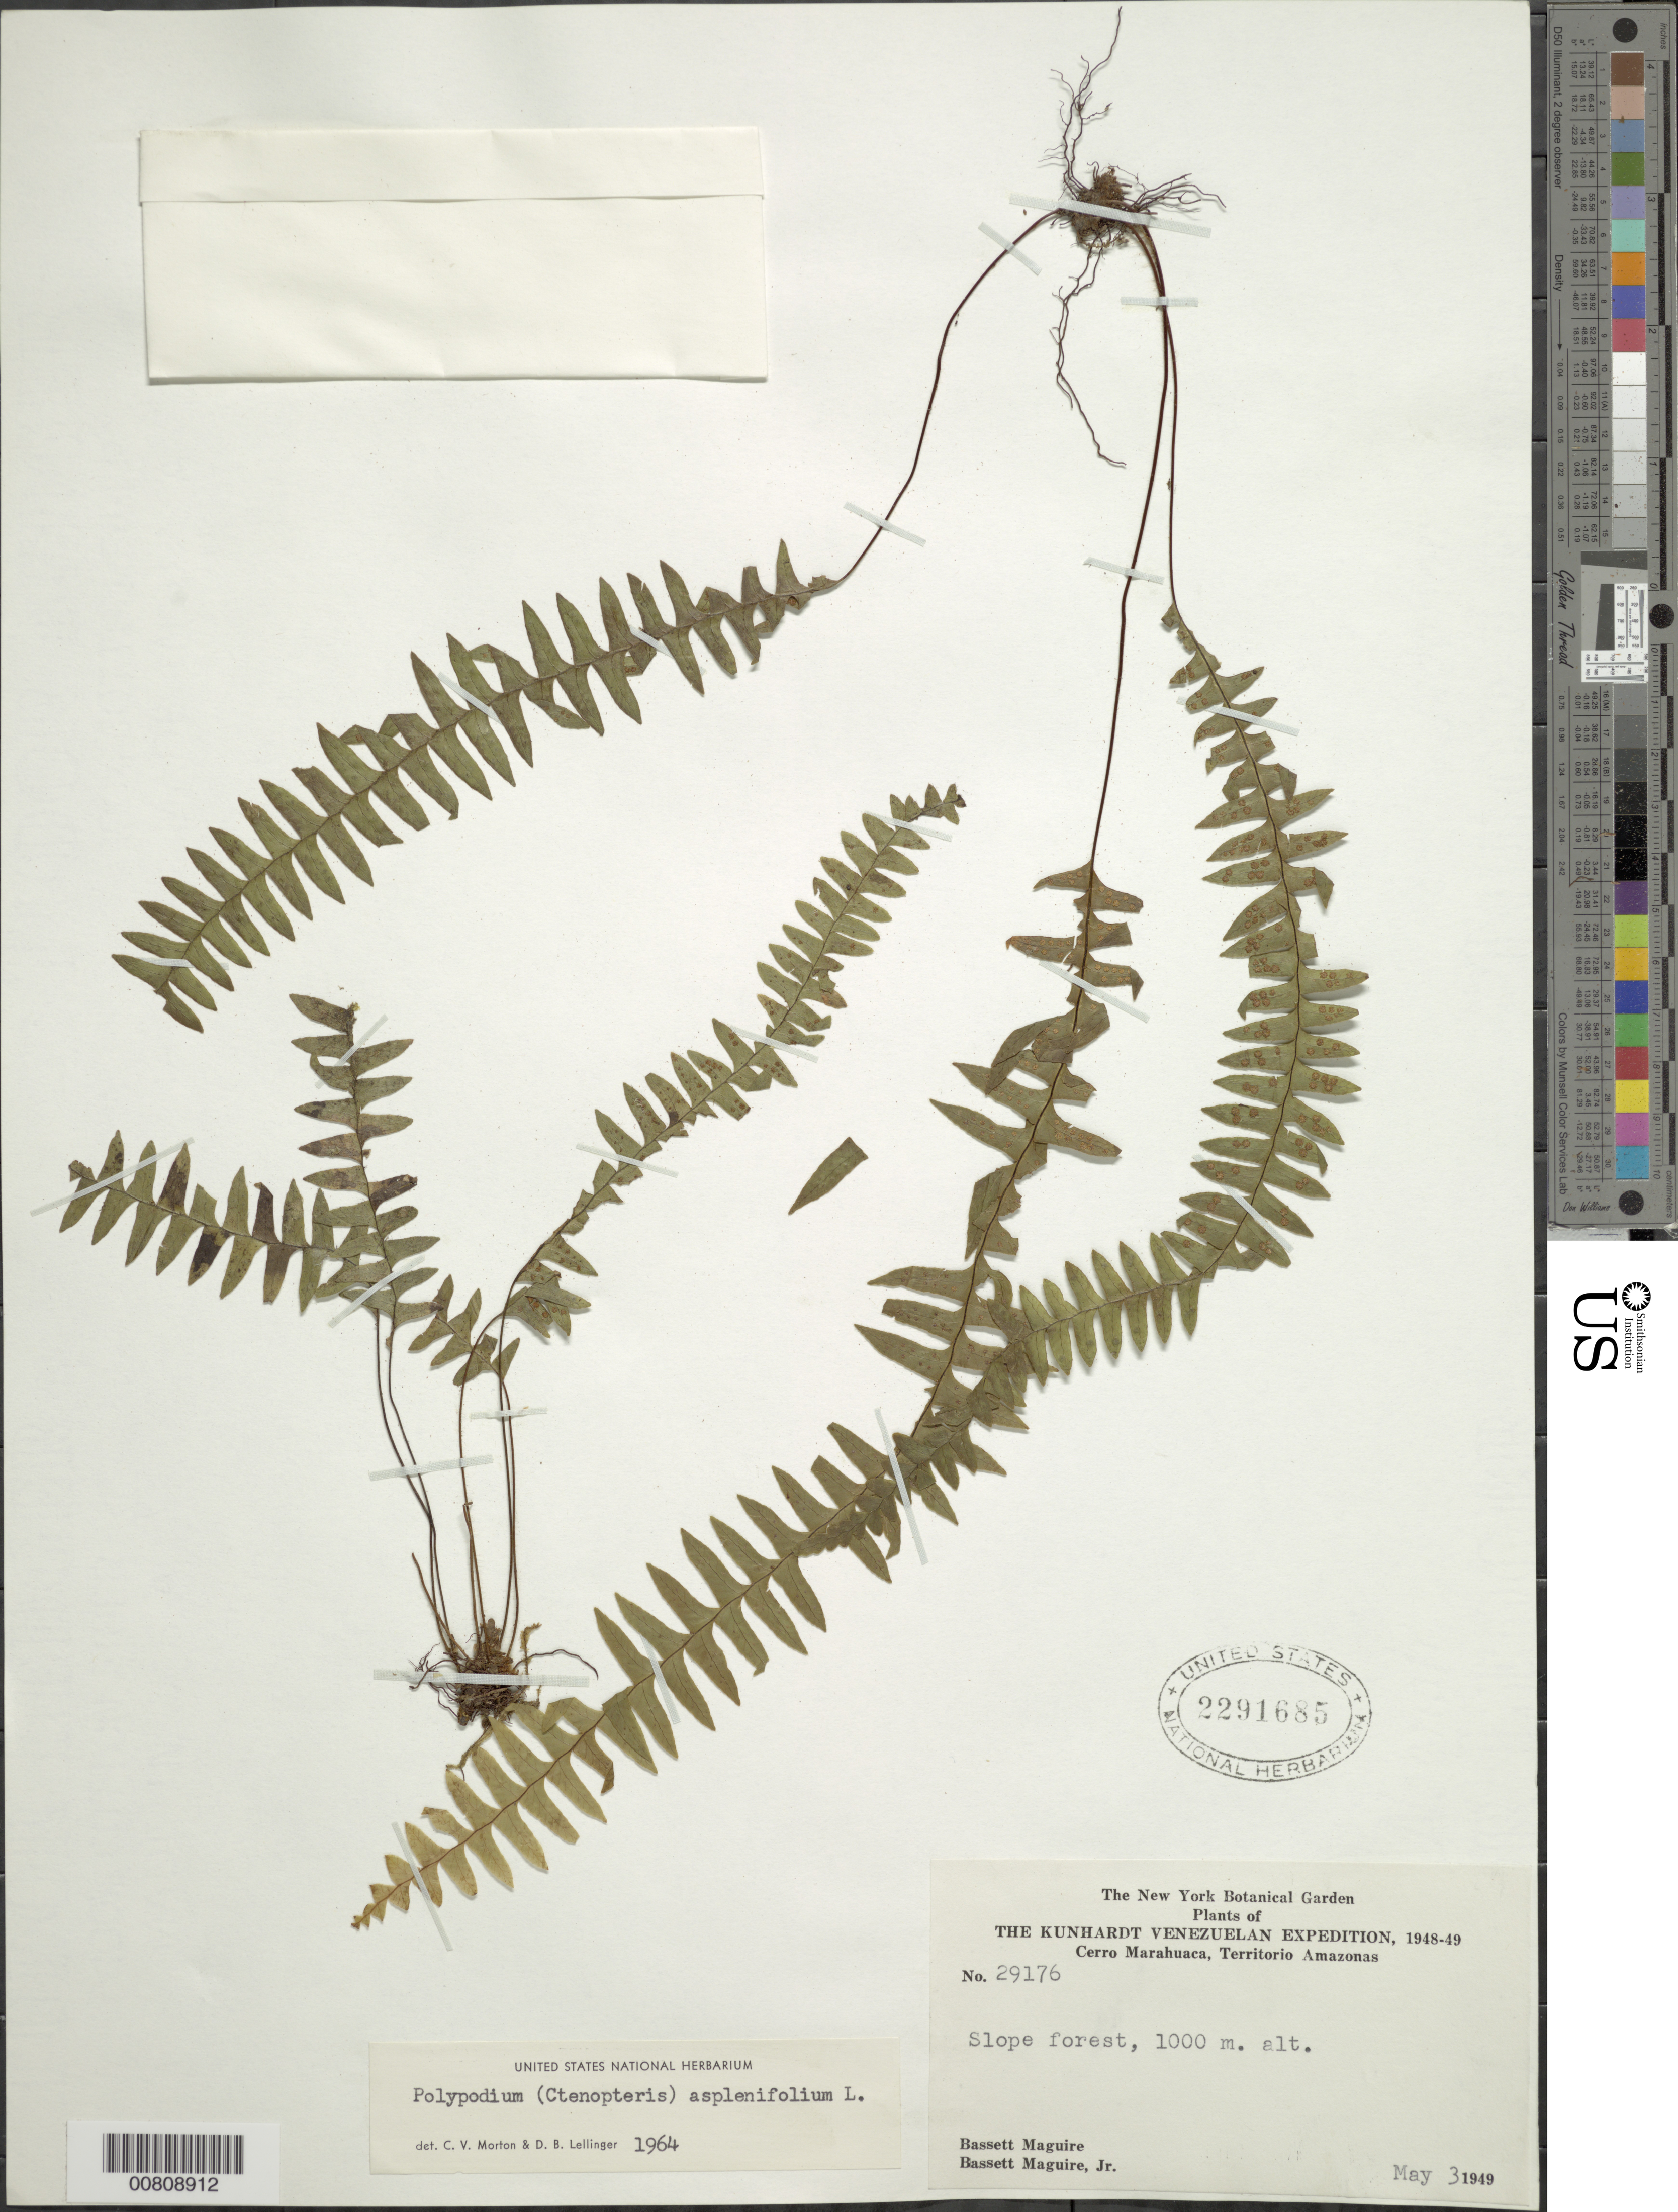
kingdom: Plantae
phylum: Tracheophyta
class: Polypodiopsida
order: Polypodiales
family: Polypodiaceae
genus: Terpsichore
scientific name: Terpsichore asplenifolia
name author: (L.) A.R. Sm.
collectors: B. Maguire & B. Maguire Jr.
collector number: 29176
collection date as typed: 3-May-49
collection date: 1949-05-03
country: Venezuela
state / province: Amazonas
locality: Cerro Marahuaca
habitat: Slope forest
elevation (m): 1000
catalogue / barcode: US 2291685